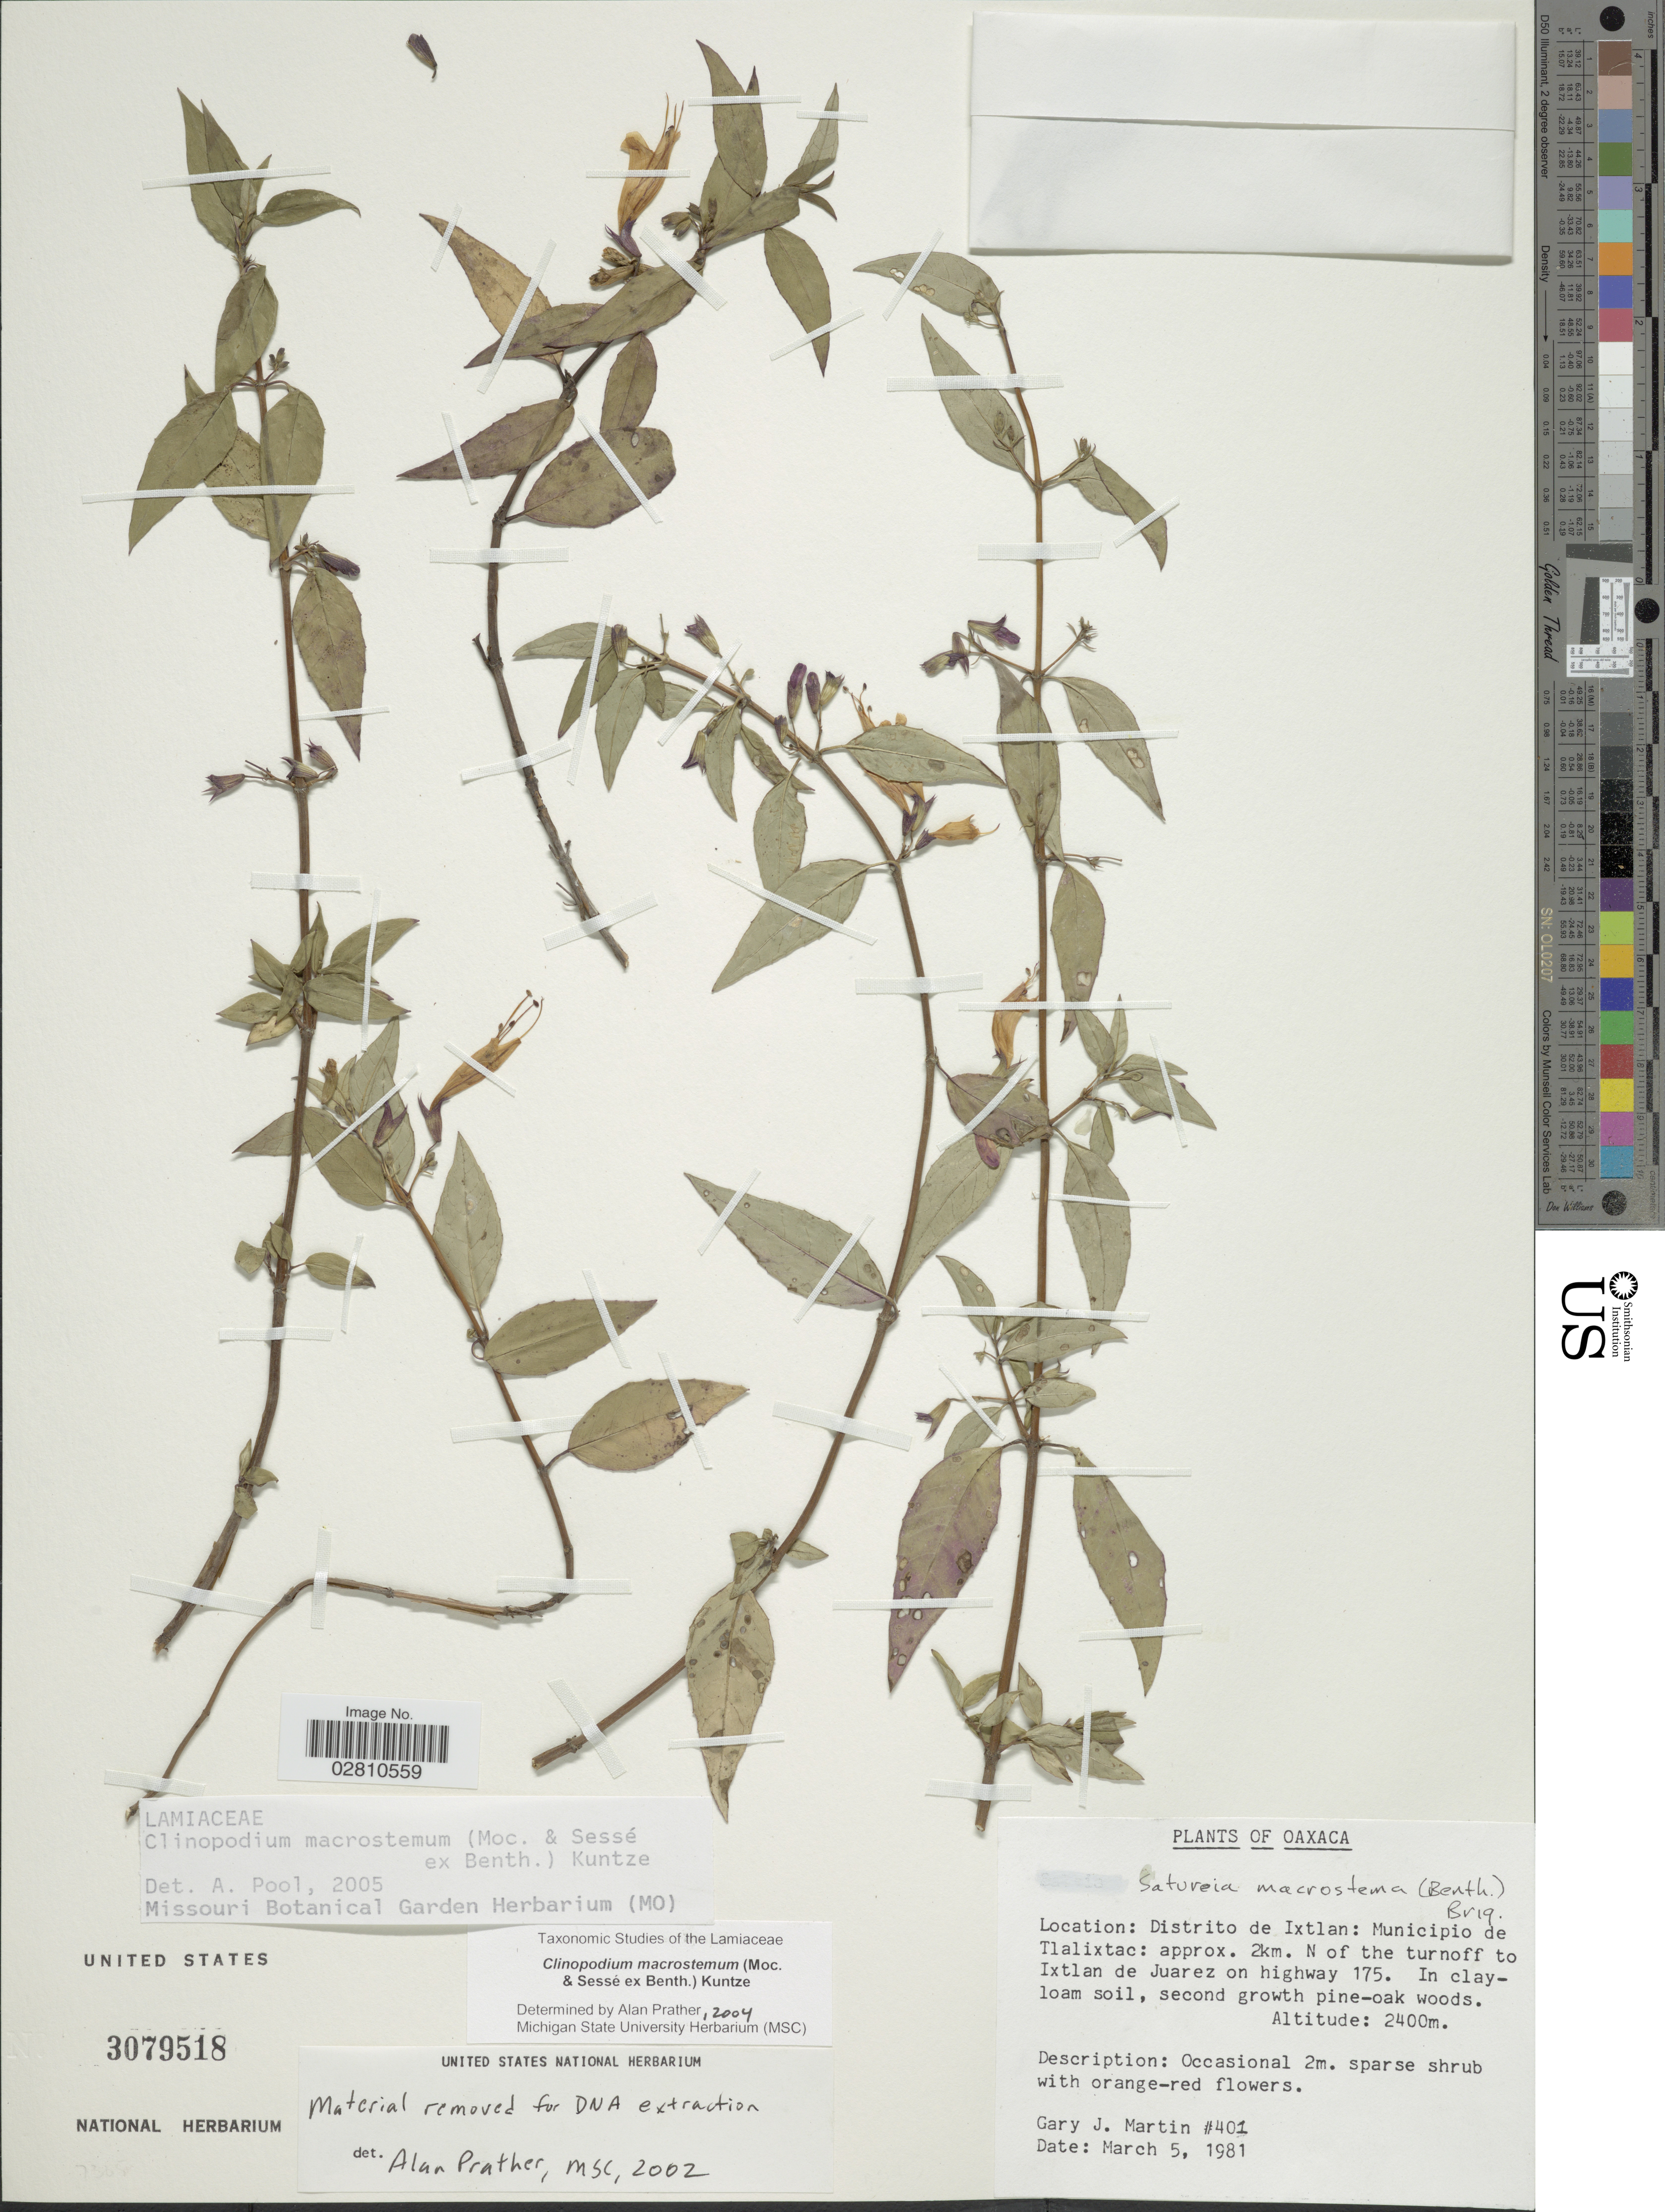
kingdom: Plantae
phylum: Tracheophyta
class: Magnoliopsida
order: Lamiales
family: Lamiaceae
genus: Clinopodium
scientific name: Clinopodium macrostemum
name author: (Moc. & Sessé ex Benth.) Kuntze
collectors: G. J. Martin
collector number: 401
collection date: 1981-03-05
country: Mexico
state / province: Oaxaca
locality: Distrito de Ixtlan: Municipio de Tlalixtac: approx. 2km. N of the turnoff to Ixtlan de Juarez on highway 175.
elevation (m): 2400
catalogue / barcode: US 3079518